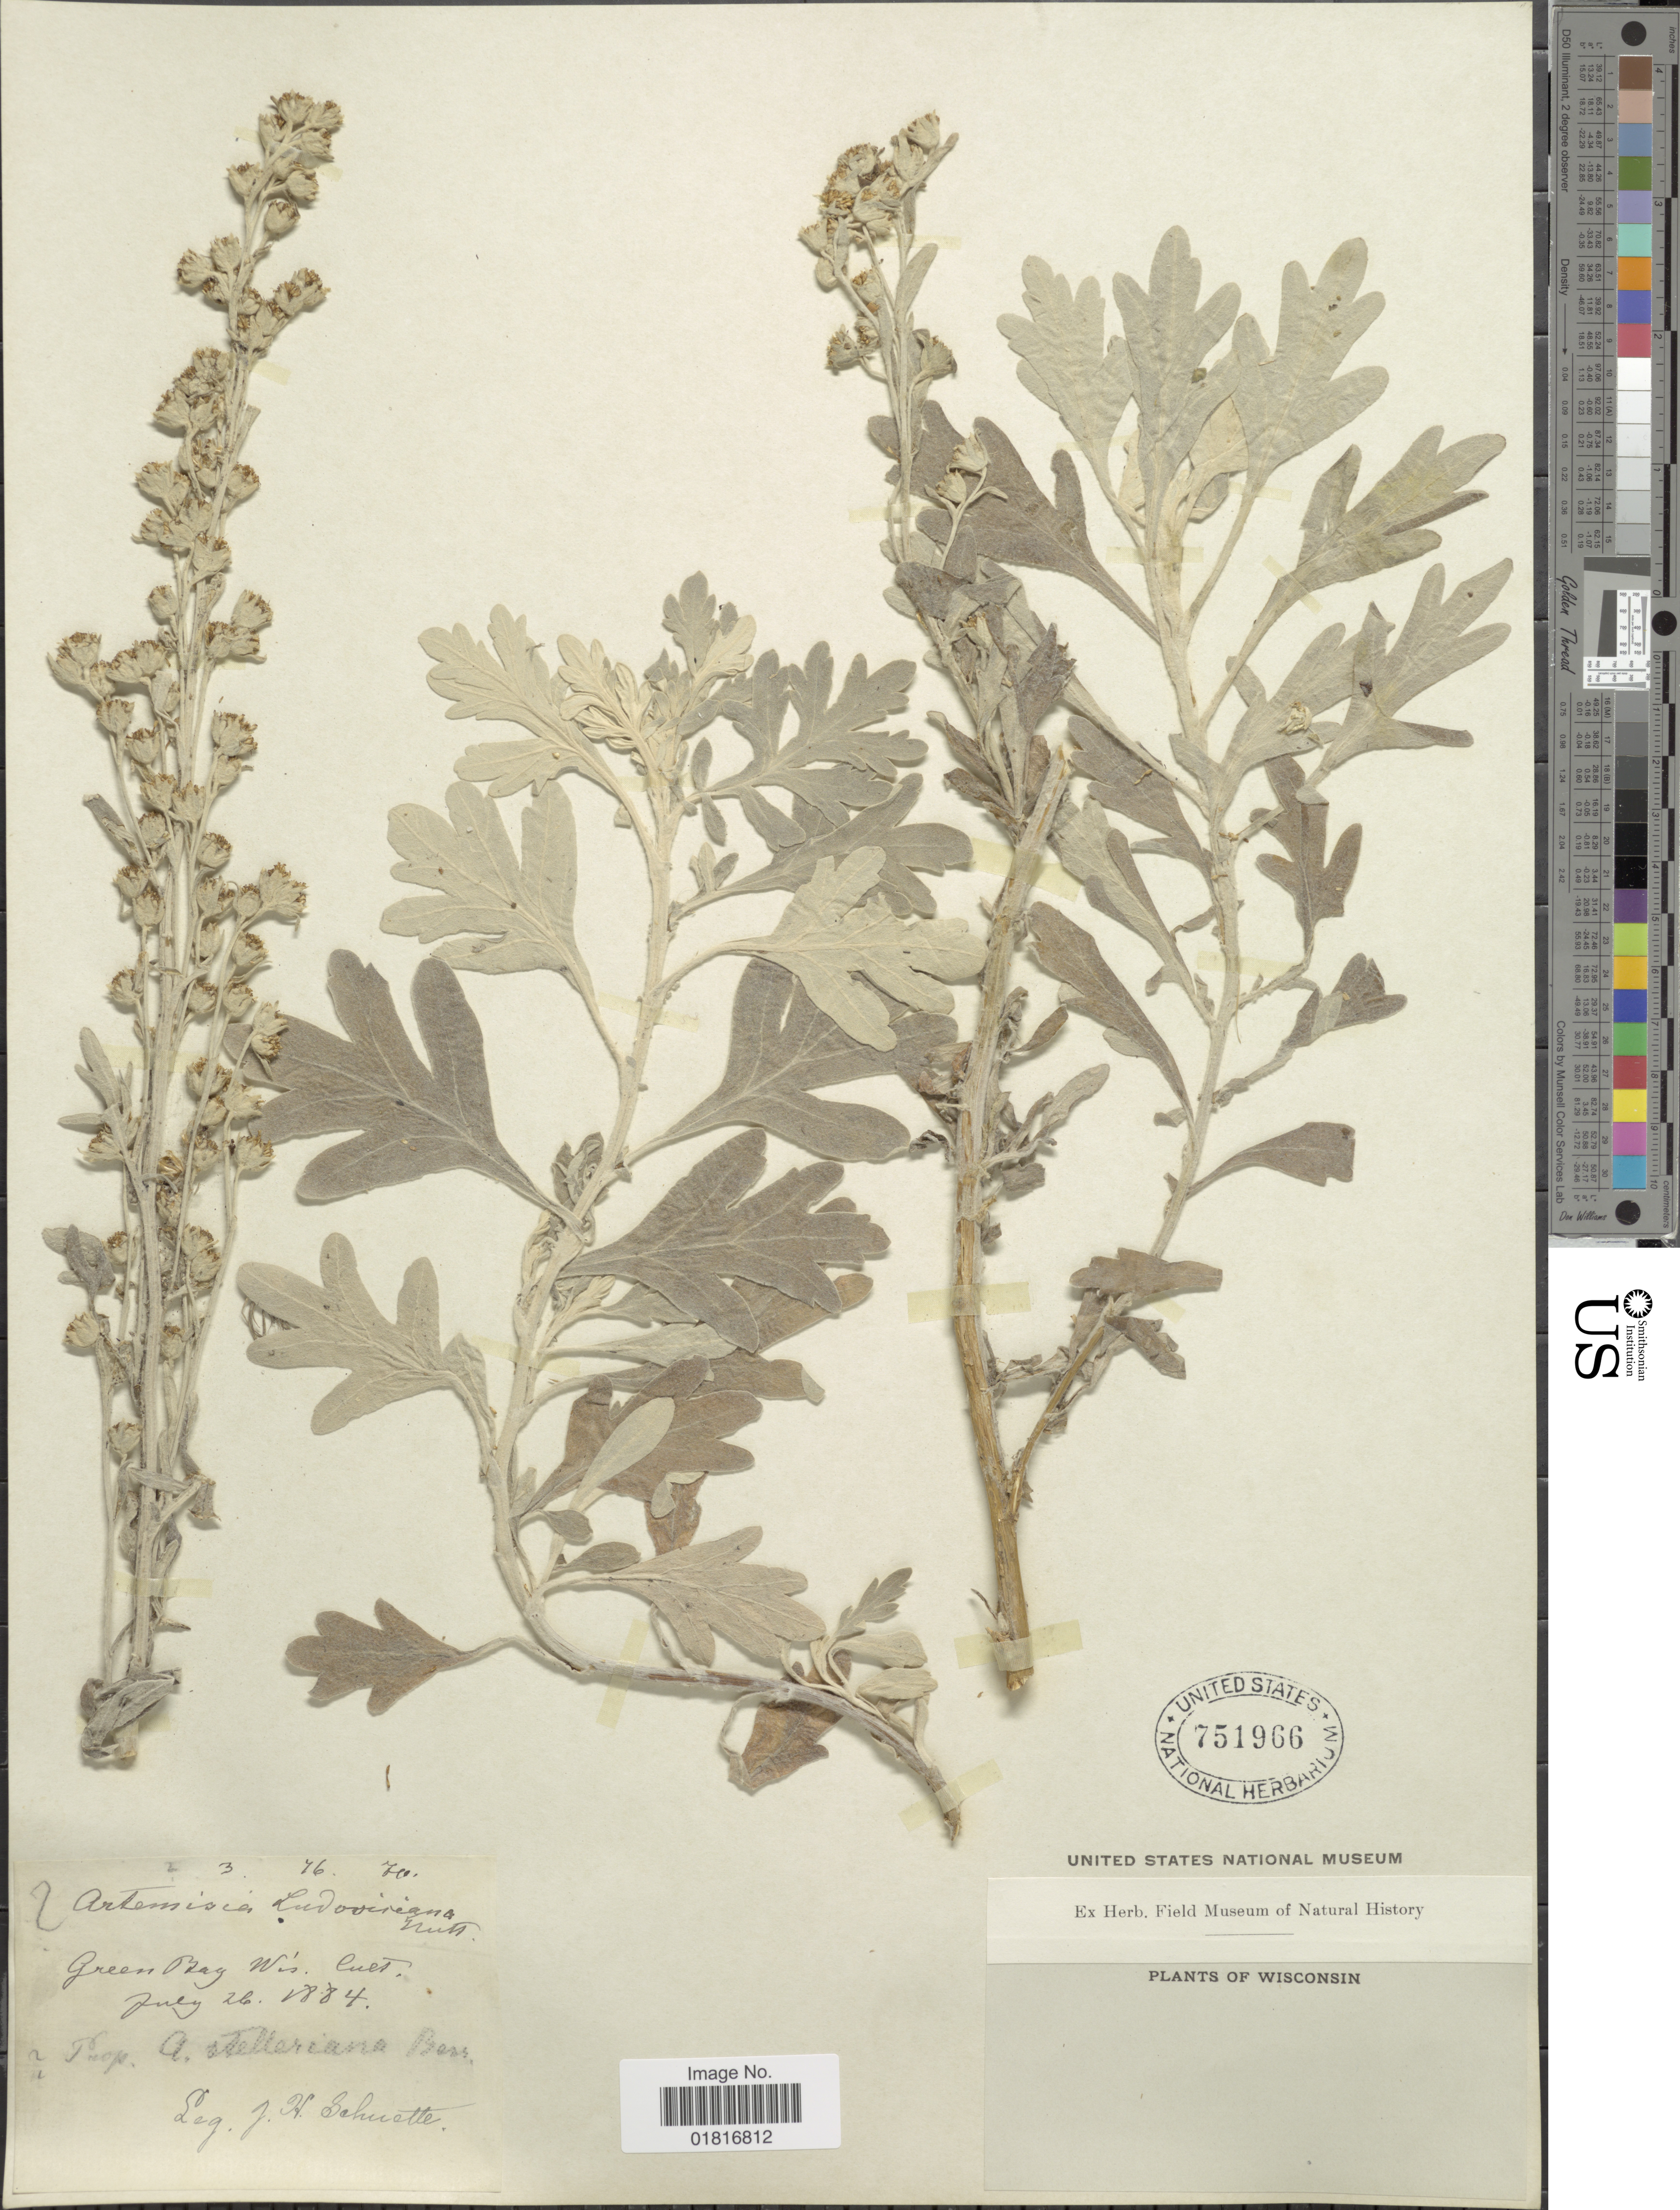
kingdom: Plantae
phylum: Tracheophyta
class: Magnoliopsida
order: Asterales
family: Asteraceae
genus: Artemisia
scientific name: Artemisia stelleriana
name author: Besser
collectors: J. Schuette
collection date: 1884-07-26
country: United States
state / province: Wisconsin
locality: Green Bay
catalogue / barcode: US 751966